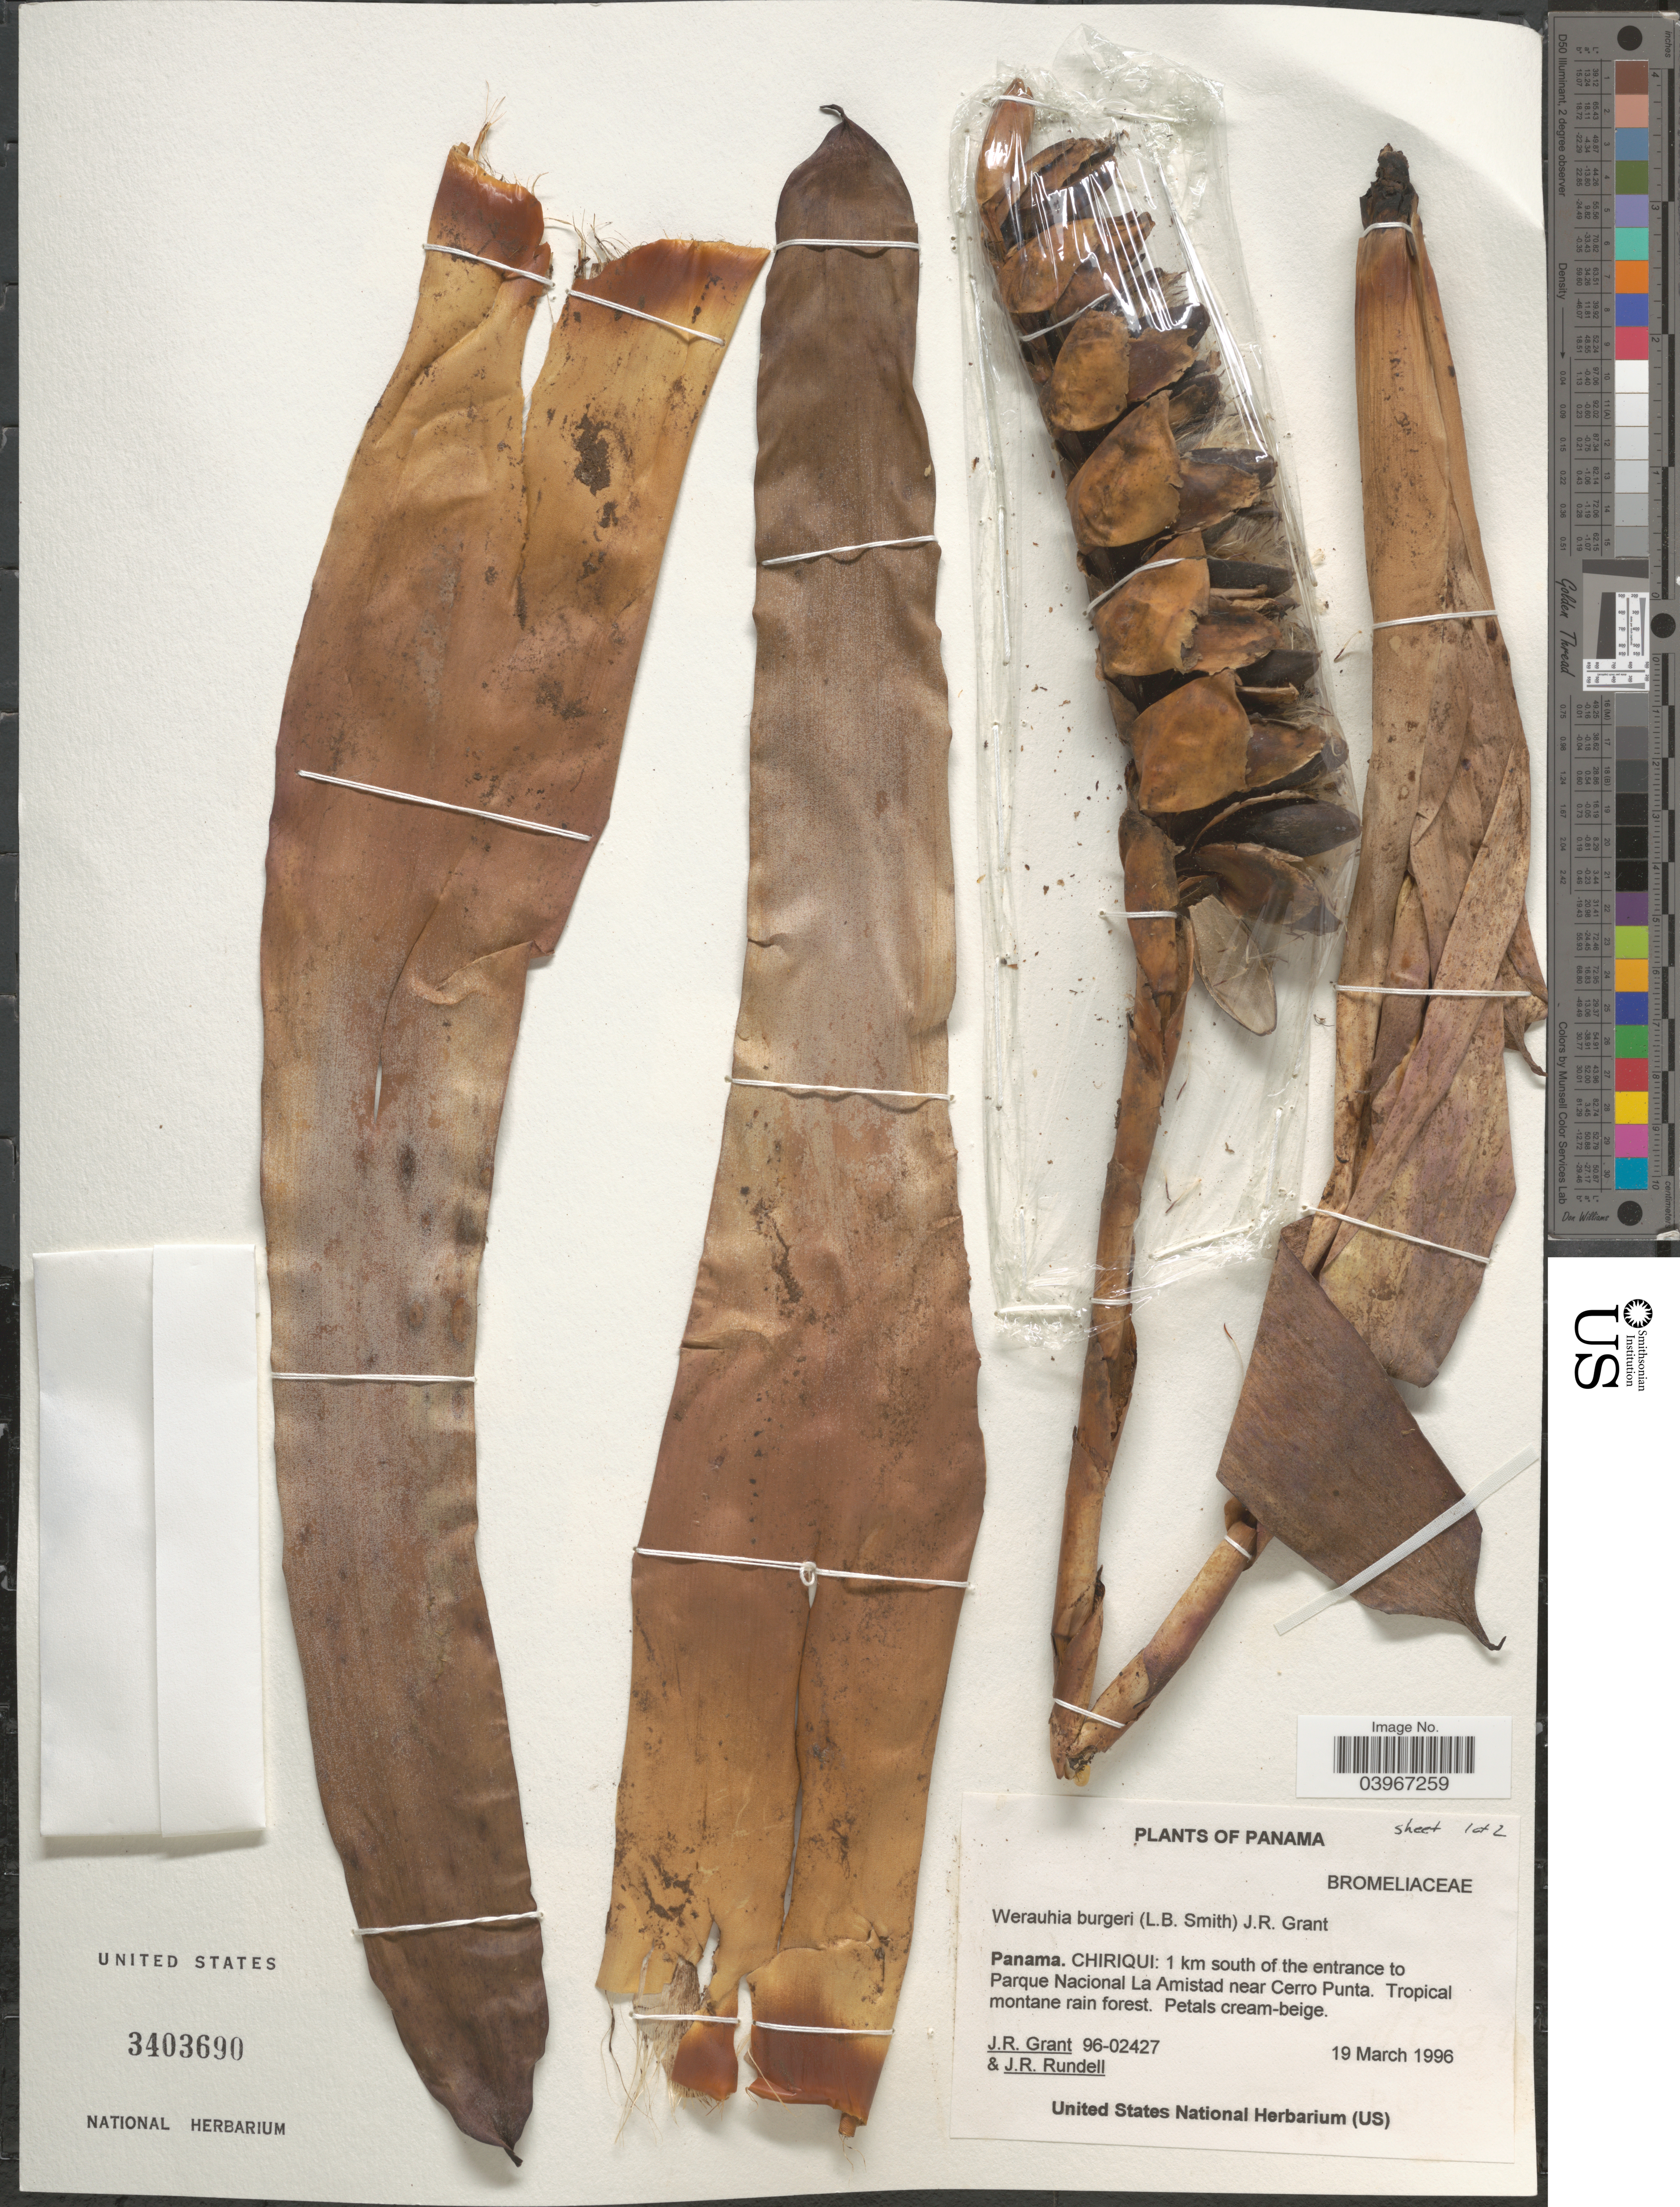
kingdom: Plantae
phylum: Tracheophyta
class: Liliopsida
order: Poales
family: Bromeliaceae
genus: Werauhia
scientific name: Werauhia burgeri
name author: (L.B. Sm.) J.R. Grant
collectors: J. Grant & J. R. Rundell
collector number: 96-02427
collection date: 1996-03-19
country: Panama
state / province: Chiriqui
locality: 1 km south of the entrance to Parque Nacional La Amistad near Cerro Punta. Tropical montane rain forest.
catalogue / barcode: US 3403690